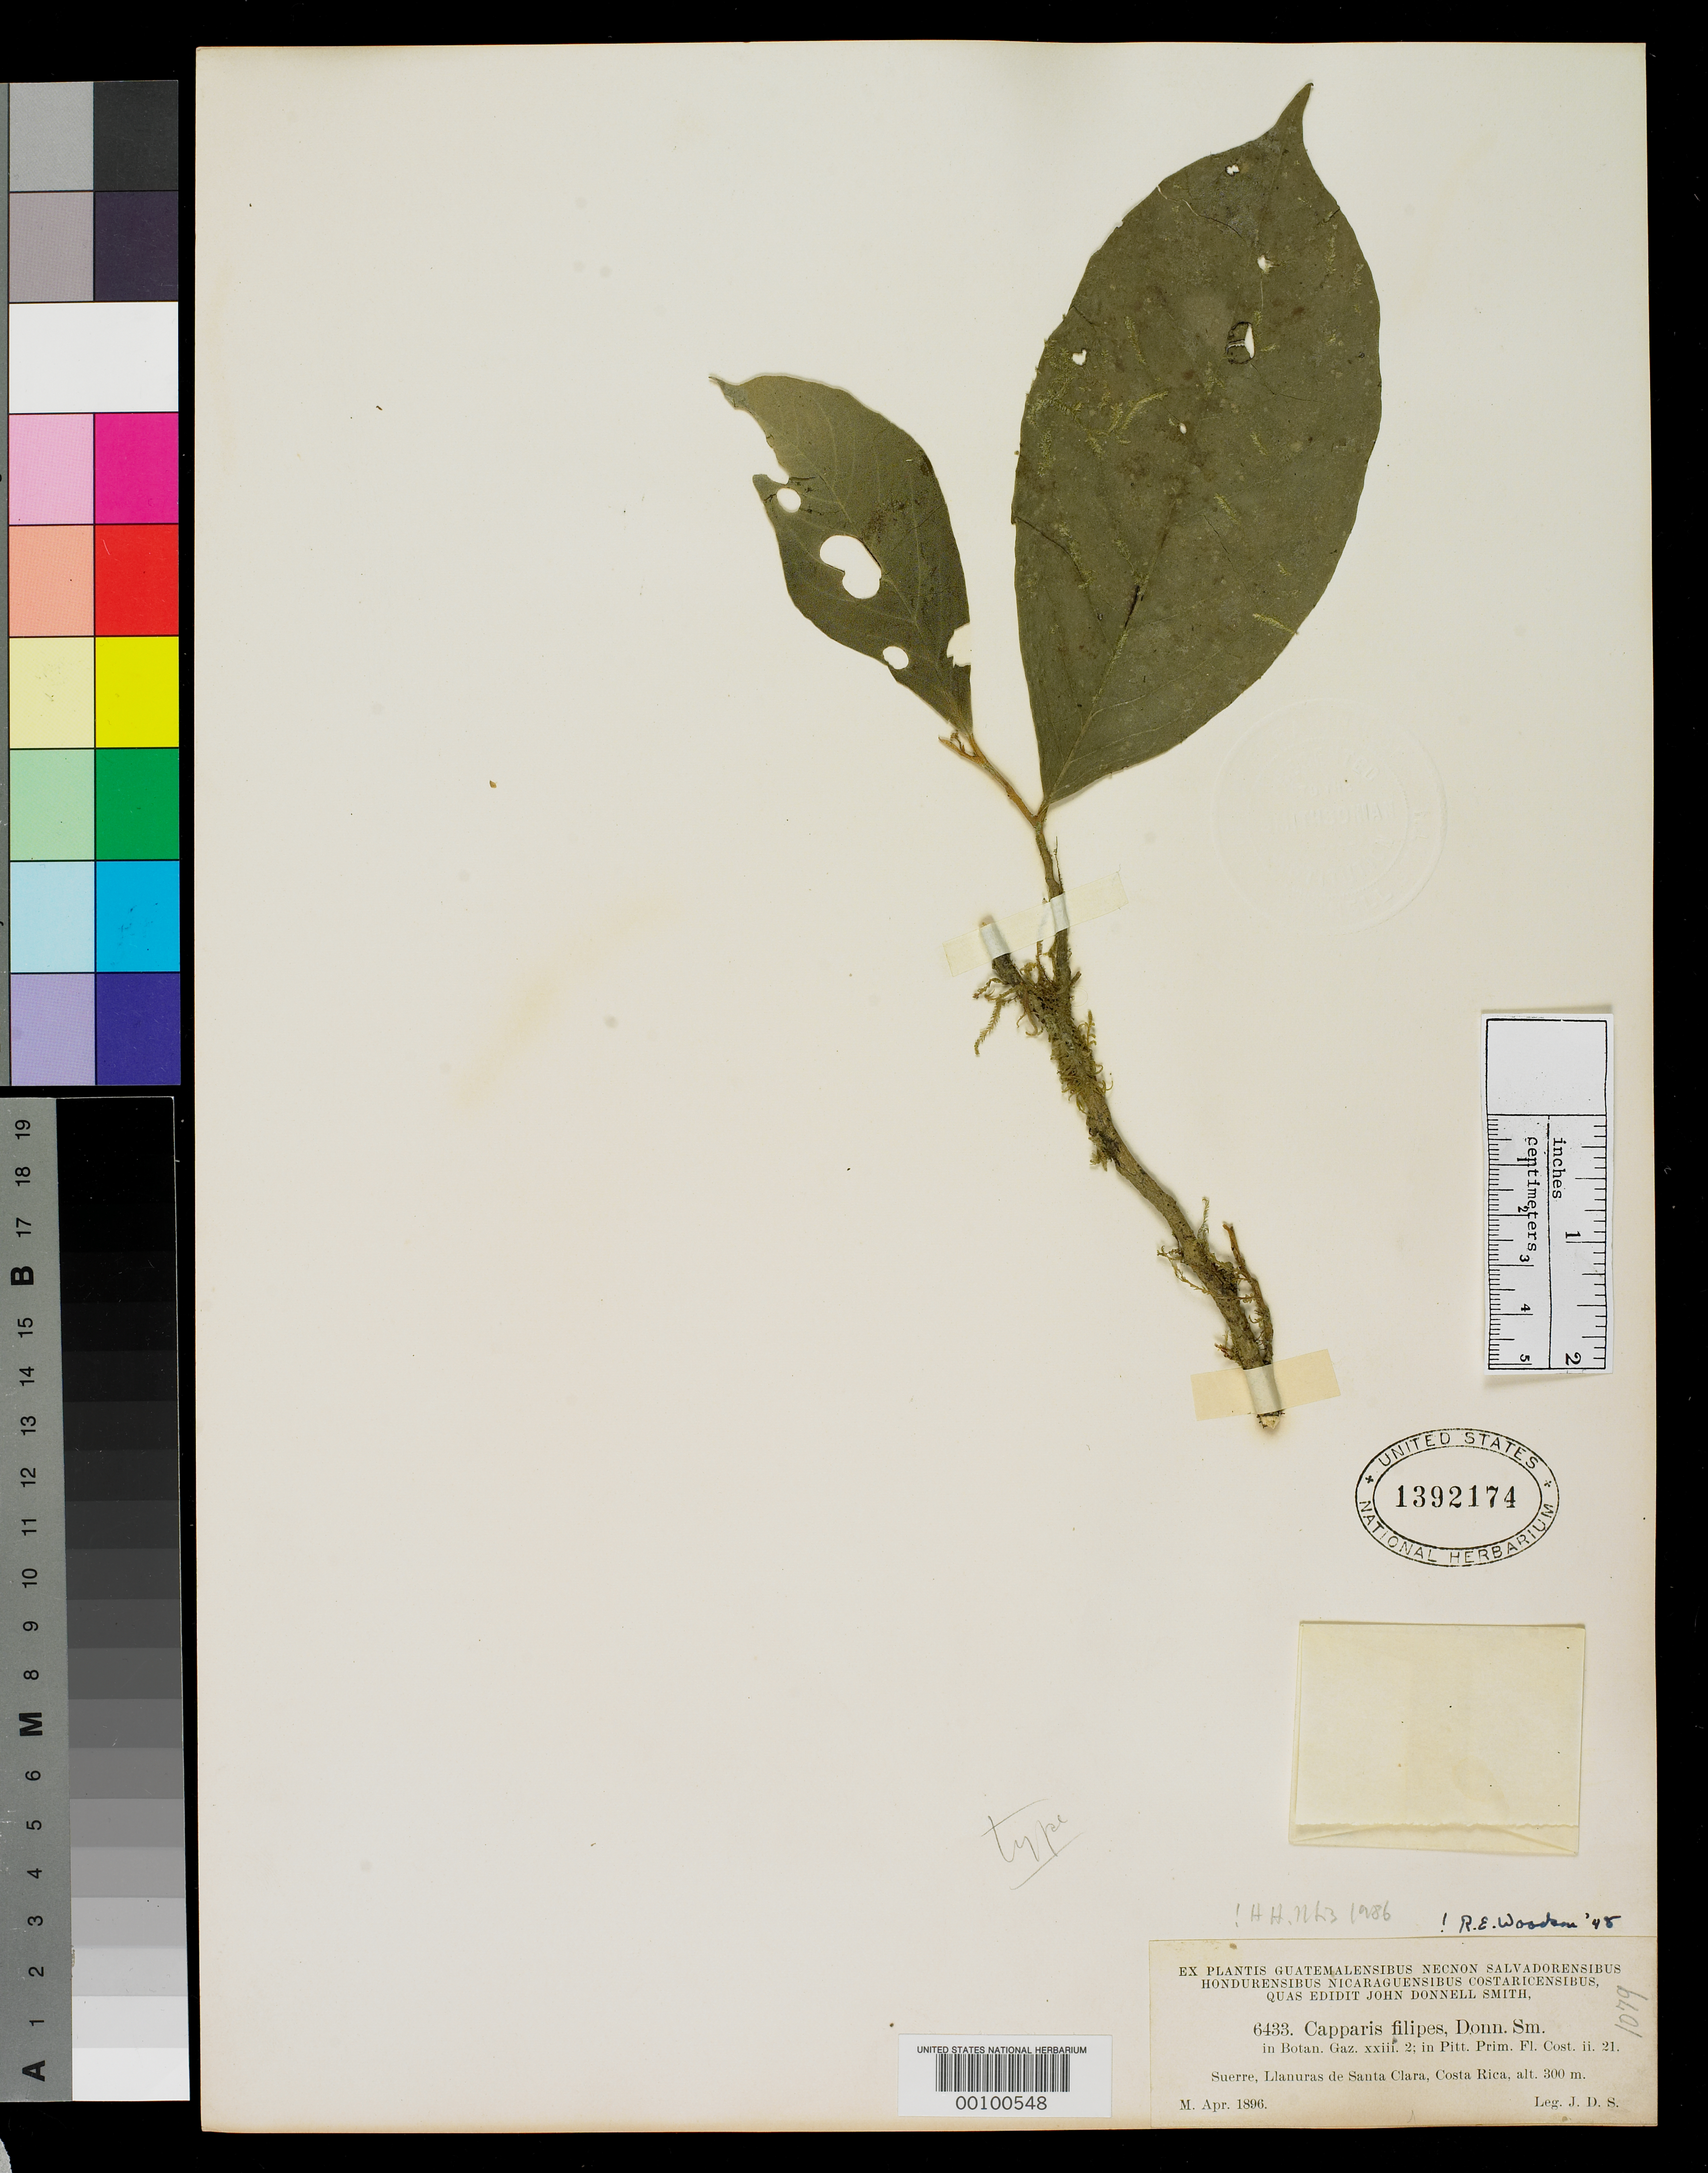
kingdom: Plantae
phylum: Tracheophyta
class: Magnoliopsida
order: Brassicales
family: Capparaceae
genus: Capparis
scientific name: Capparis filipes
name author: Donn. Sm.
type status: Type Collection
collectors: J. Donnell Smith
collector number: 6433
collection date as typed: Apr 1896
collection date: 1896-04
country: Costa Rica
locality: Llanos de Santa Clara, Suerre; alt. 900 ft.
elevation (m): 274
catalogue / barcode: US 1392174